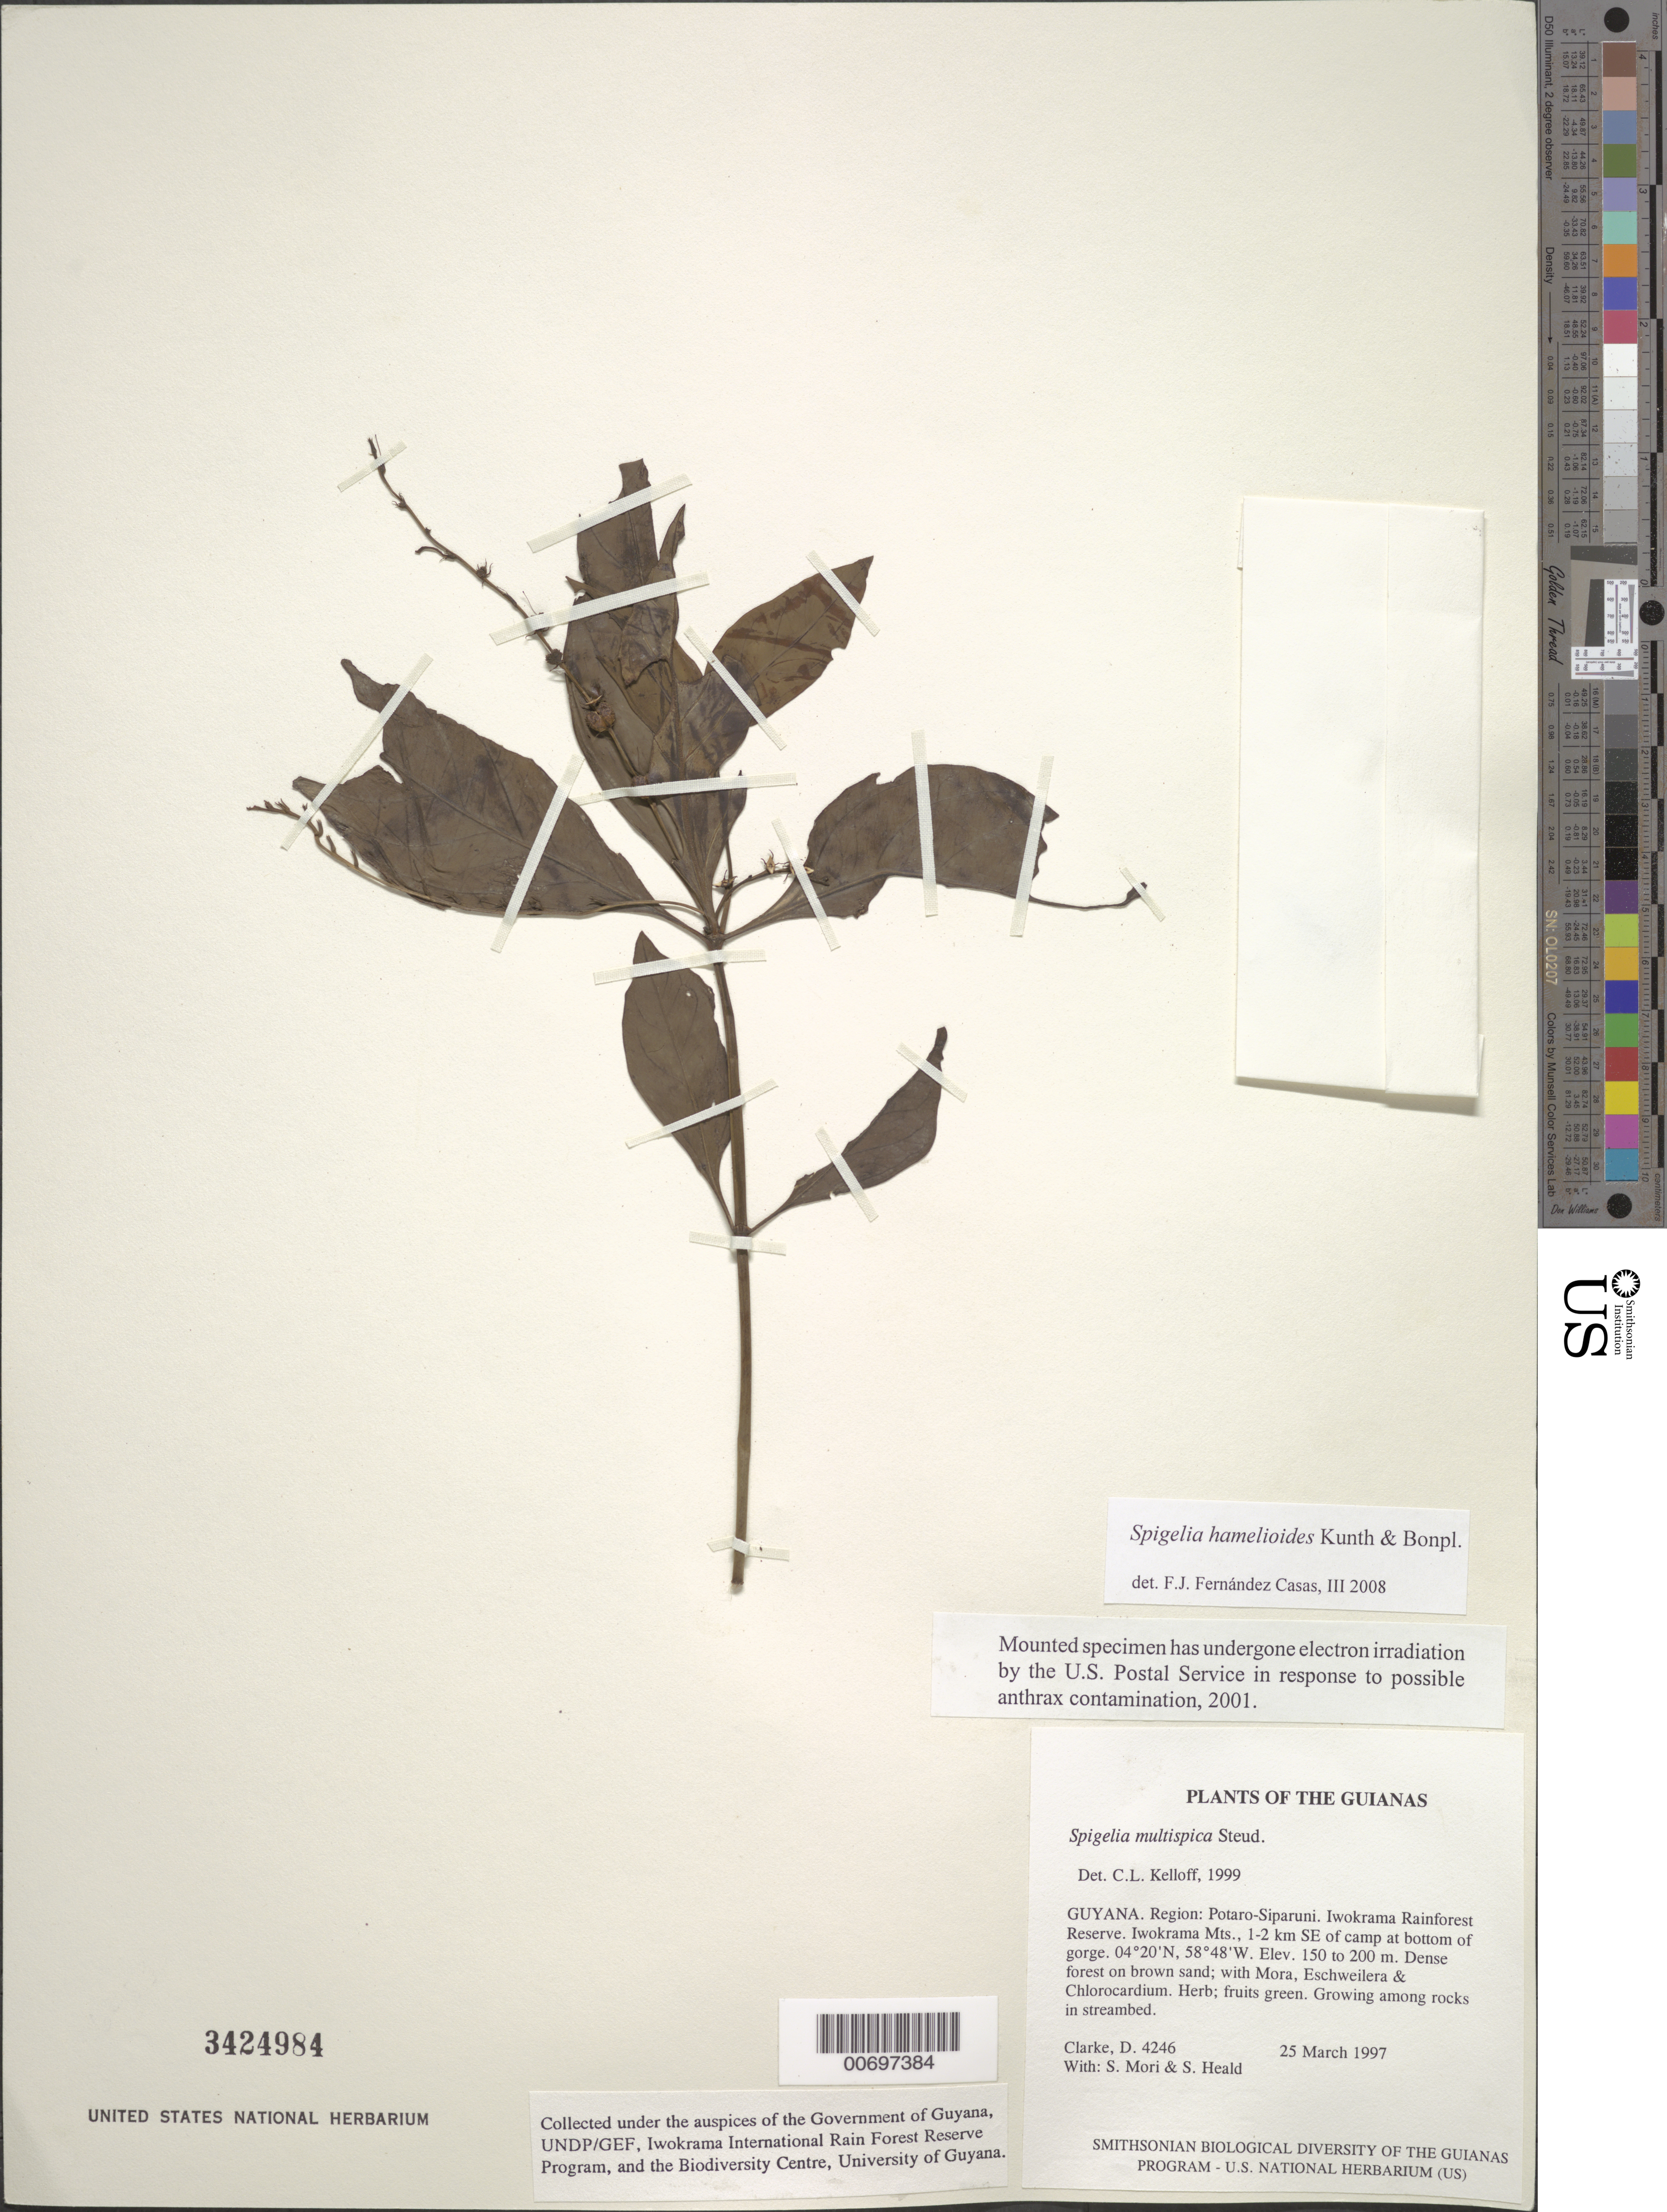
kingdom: Plantae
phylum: Tracheophyta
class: Magnoliopsida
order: Gentianales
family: Loganiaceae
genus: Spigelia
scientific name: Spigelia hamelioides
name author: Kunth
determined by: Fernández Casas, F. J.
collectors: H. D. Clarke, S. Mori & S. Heald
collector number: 4246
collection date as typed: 25 March 1997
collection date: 1997-03-25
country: Guyana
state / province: Potaro-Siparuni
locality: Iwokrama Rainforest Reserve. Iwokrama Mts., 1-2 km SE of camp at bottom of gorge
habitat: Dense forest on brown sand; with Mora, Eschweilera & Chlorocardium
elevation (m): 150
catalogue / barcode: US 3424984